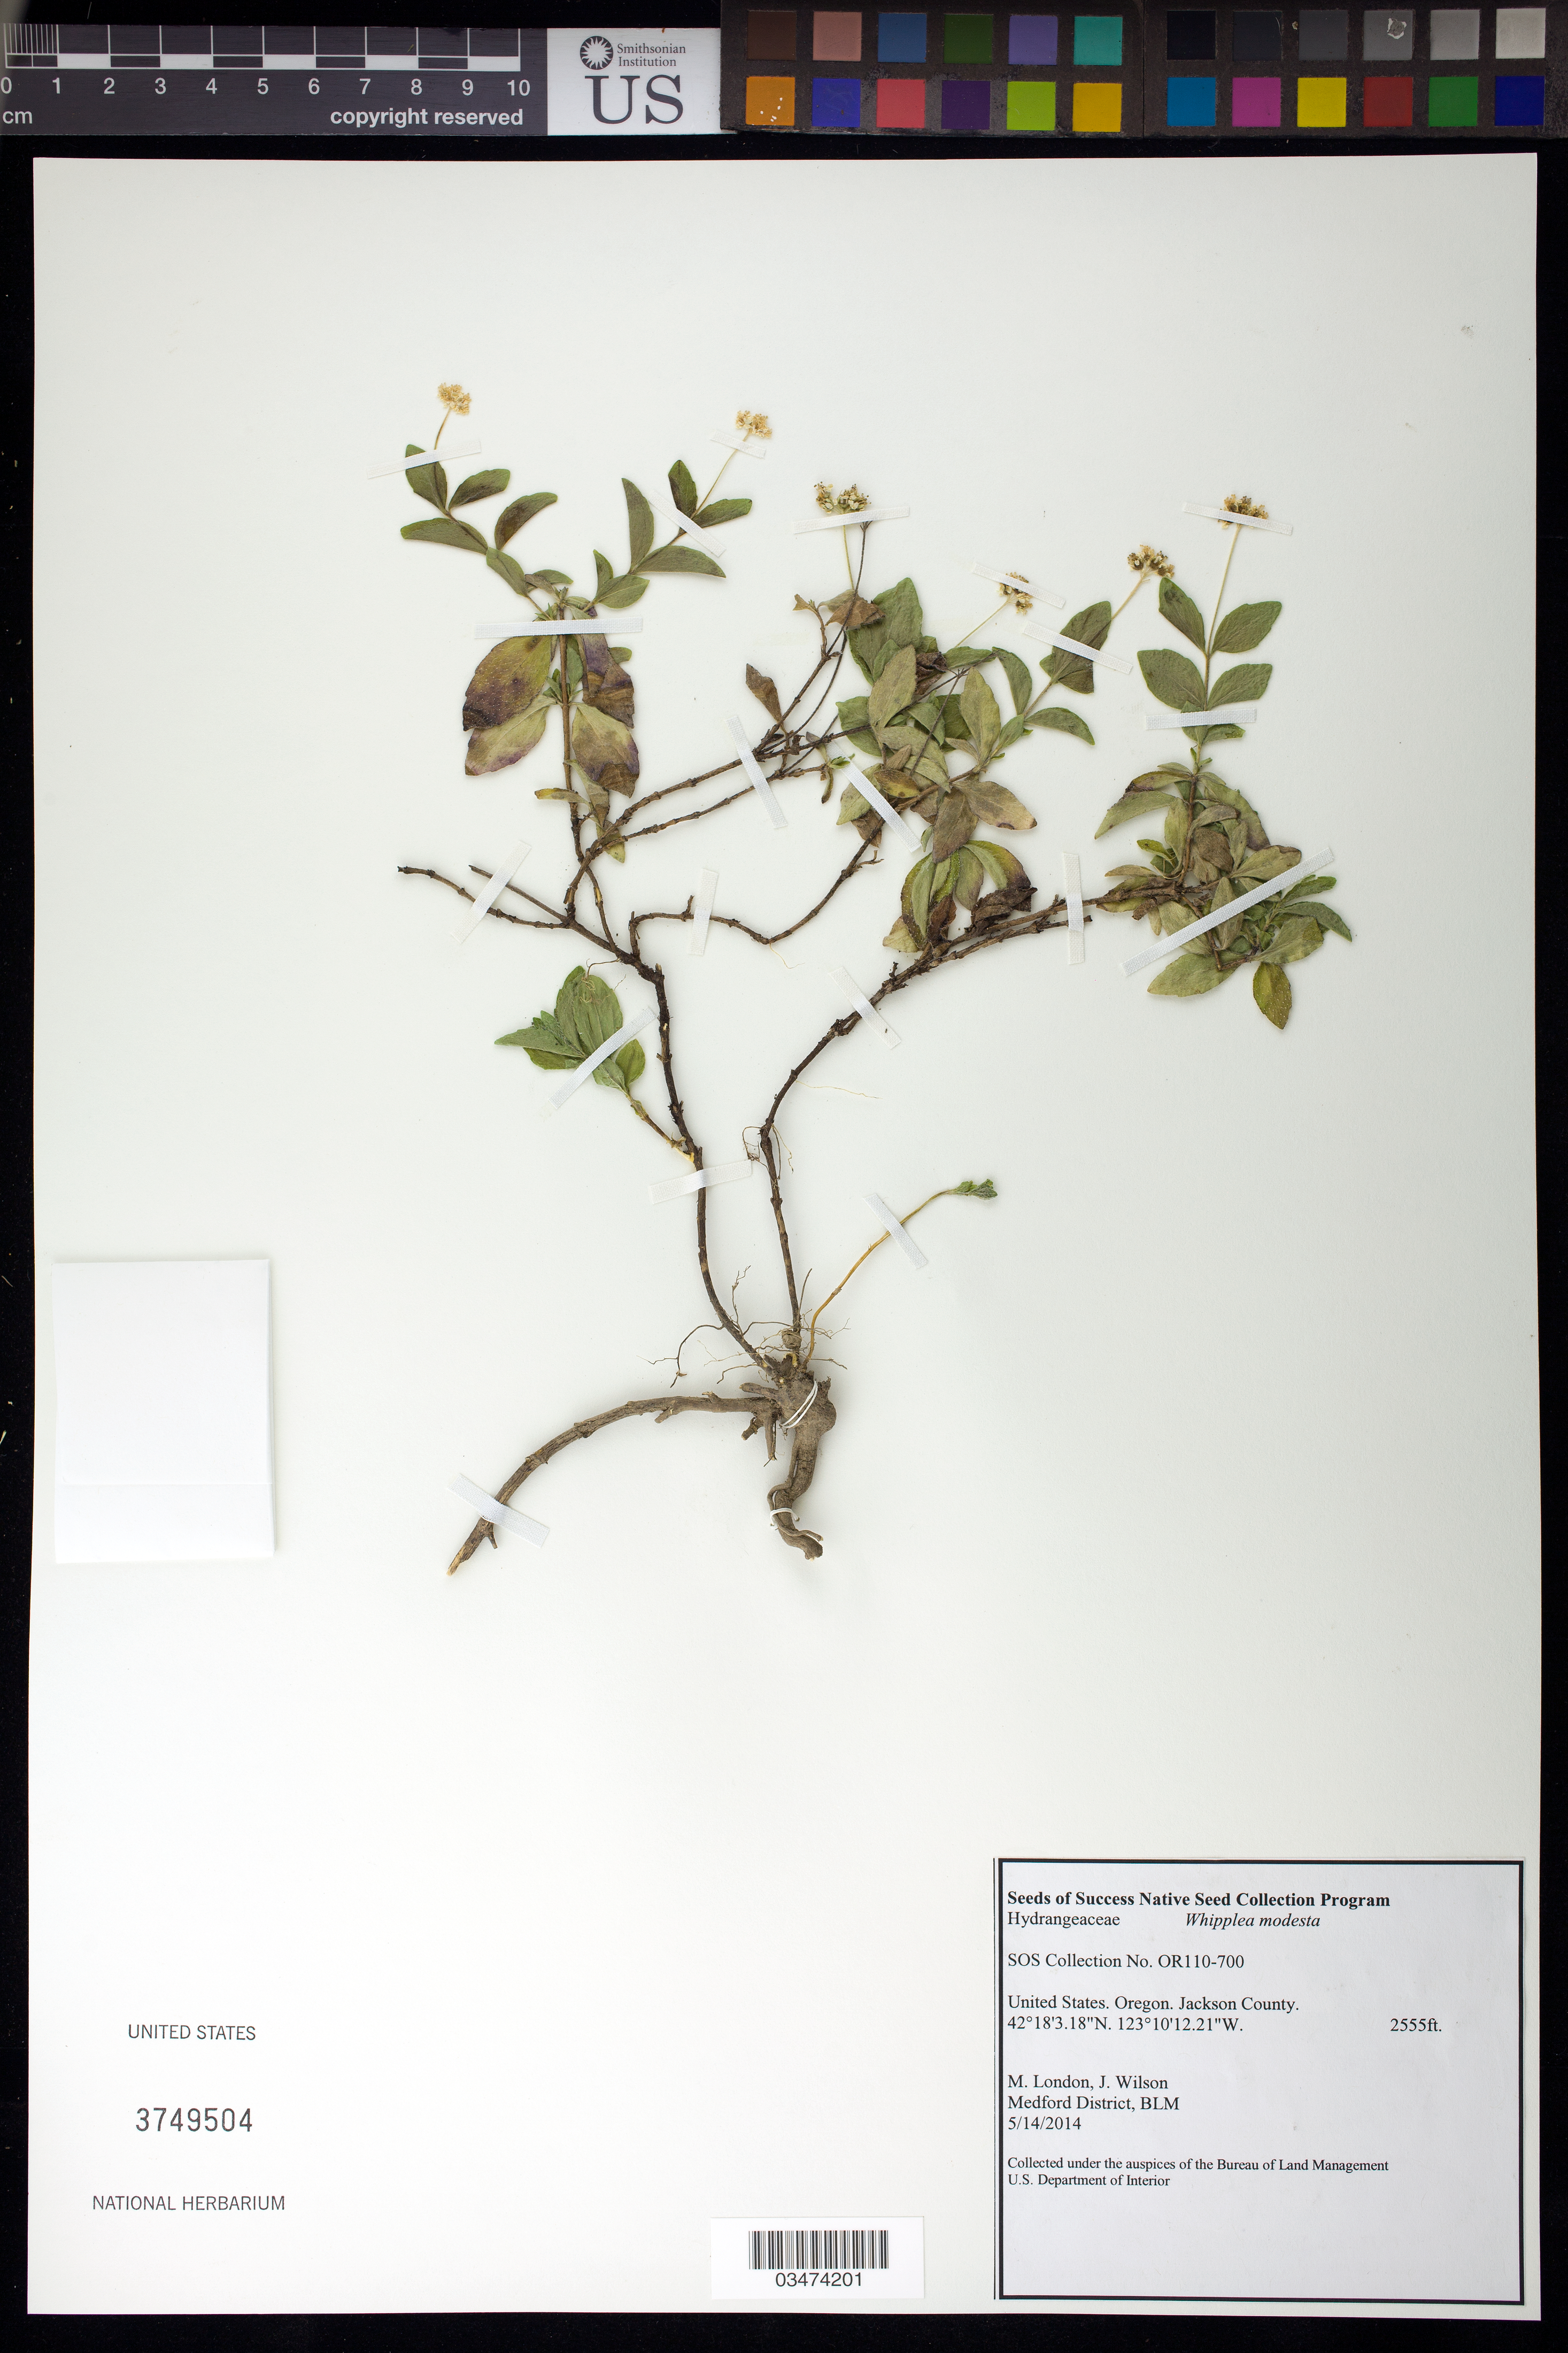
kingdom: Plantae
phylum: Tracheophyta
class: Magnoliopsida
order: Cornales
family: Hydrangeaceae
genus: Whipplea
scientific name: Whipplea modesta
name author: Torr.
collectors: M. London & J. Wilson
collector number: OR110-700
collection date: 2014-05-14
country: United States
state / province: Oregon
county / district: Jackson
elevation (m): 779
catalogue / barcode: US 3749504